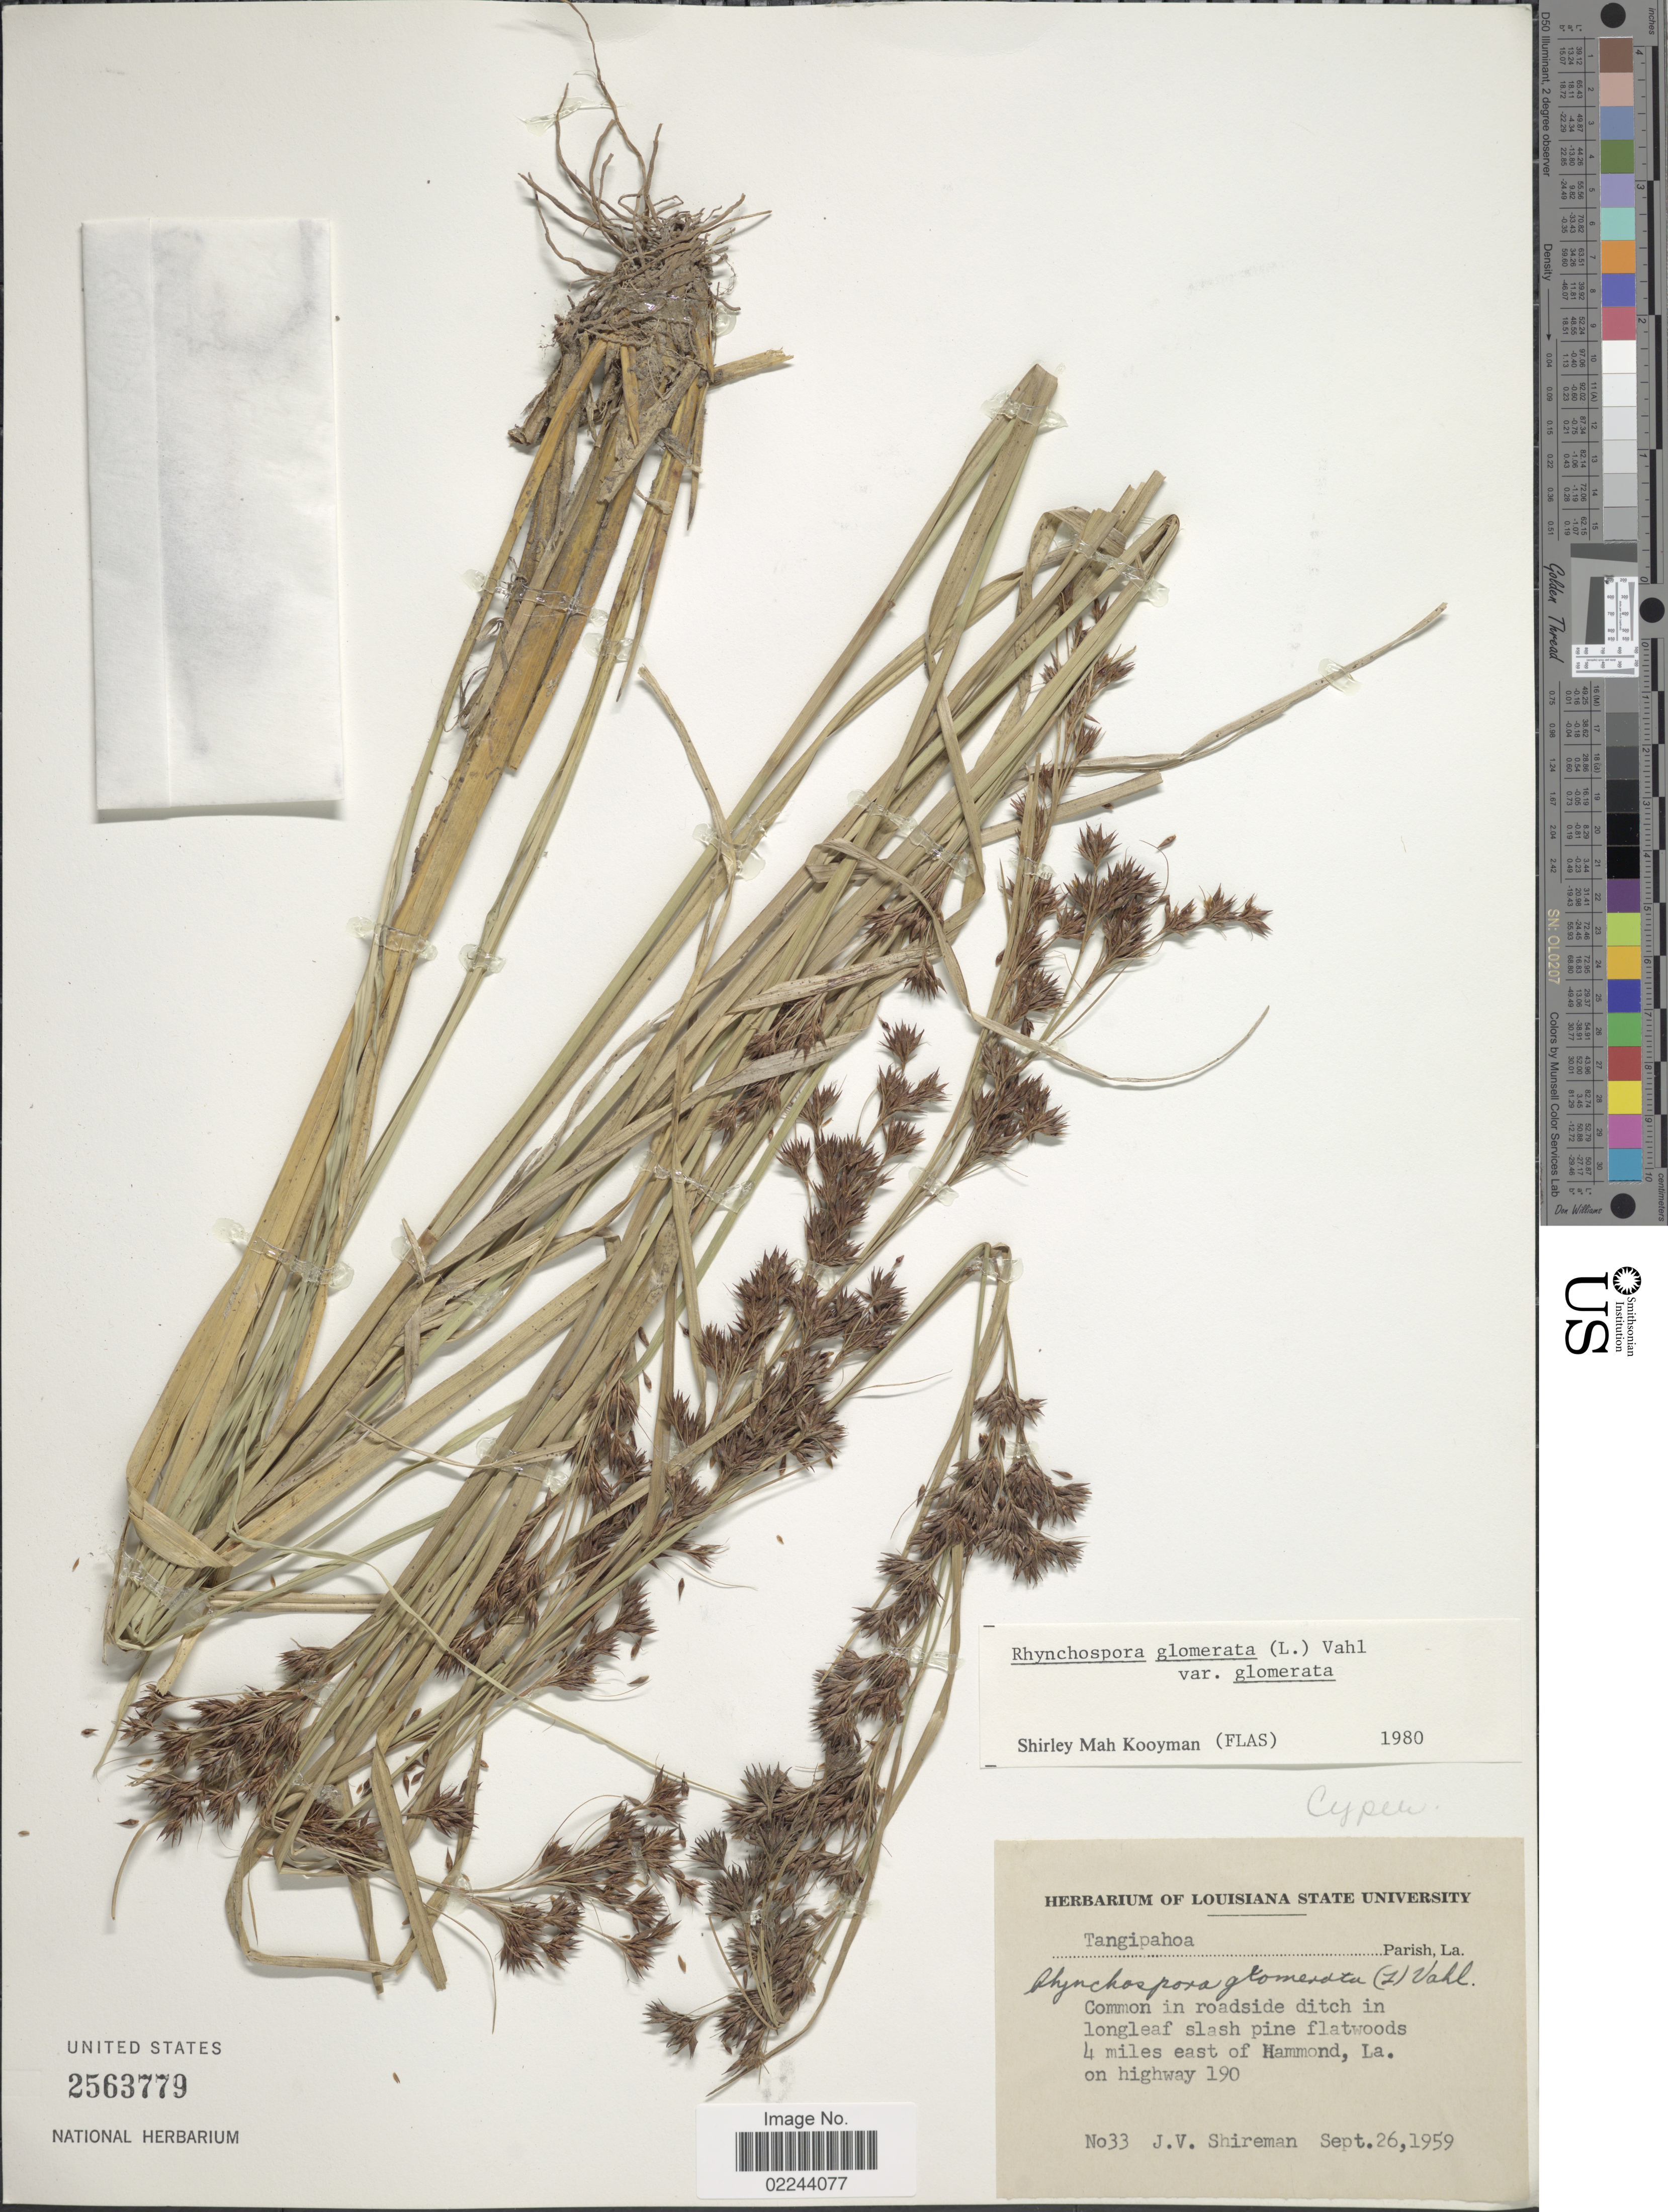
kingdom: Plantae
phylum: Tracheophyta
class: Liliopsida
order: Poales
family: Cyperaceae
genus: Rhynchospora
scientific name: Rhynchospora glomerata var. glomerata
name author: (L.) Vahl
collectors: J. Shireman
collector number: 33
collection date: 1959-09-26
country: United States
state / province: Louisiana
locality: Tangipahoa Parish, La., 4 miles east of Hammond, on highway 190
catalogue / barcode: US 2563779